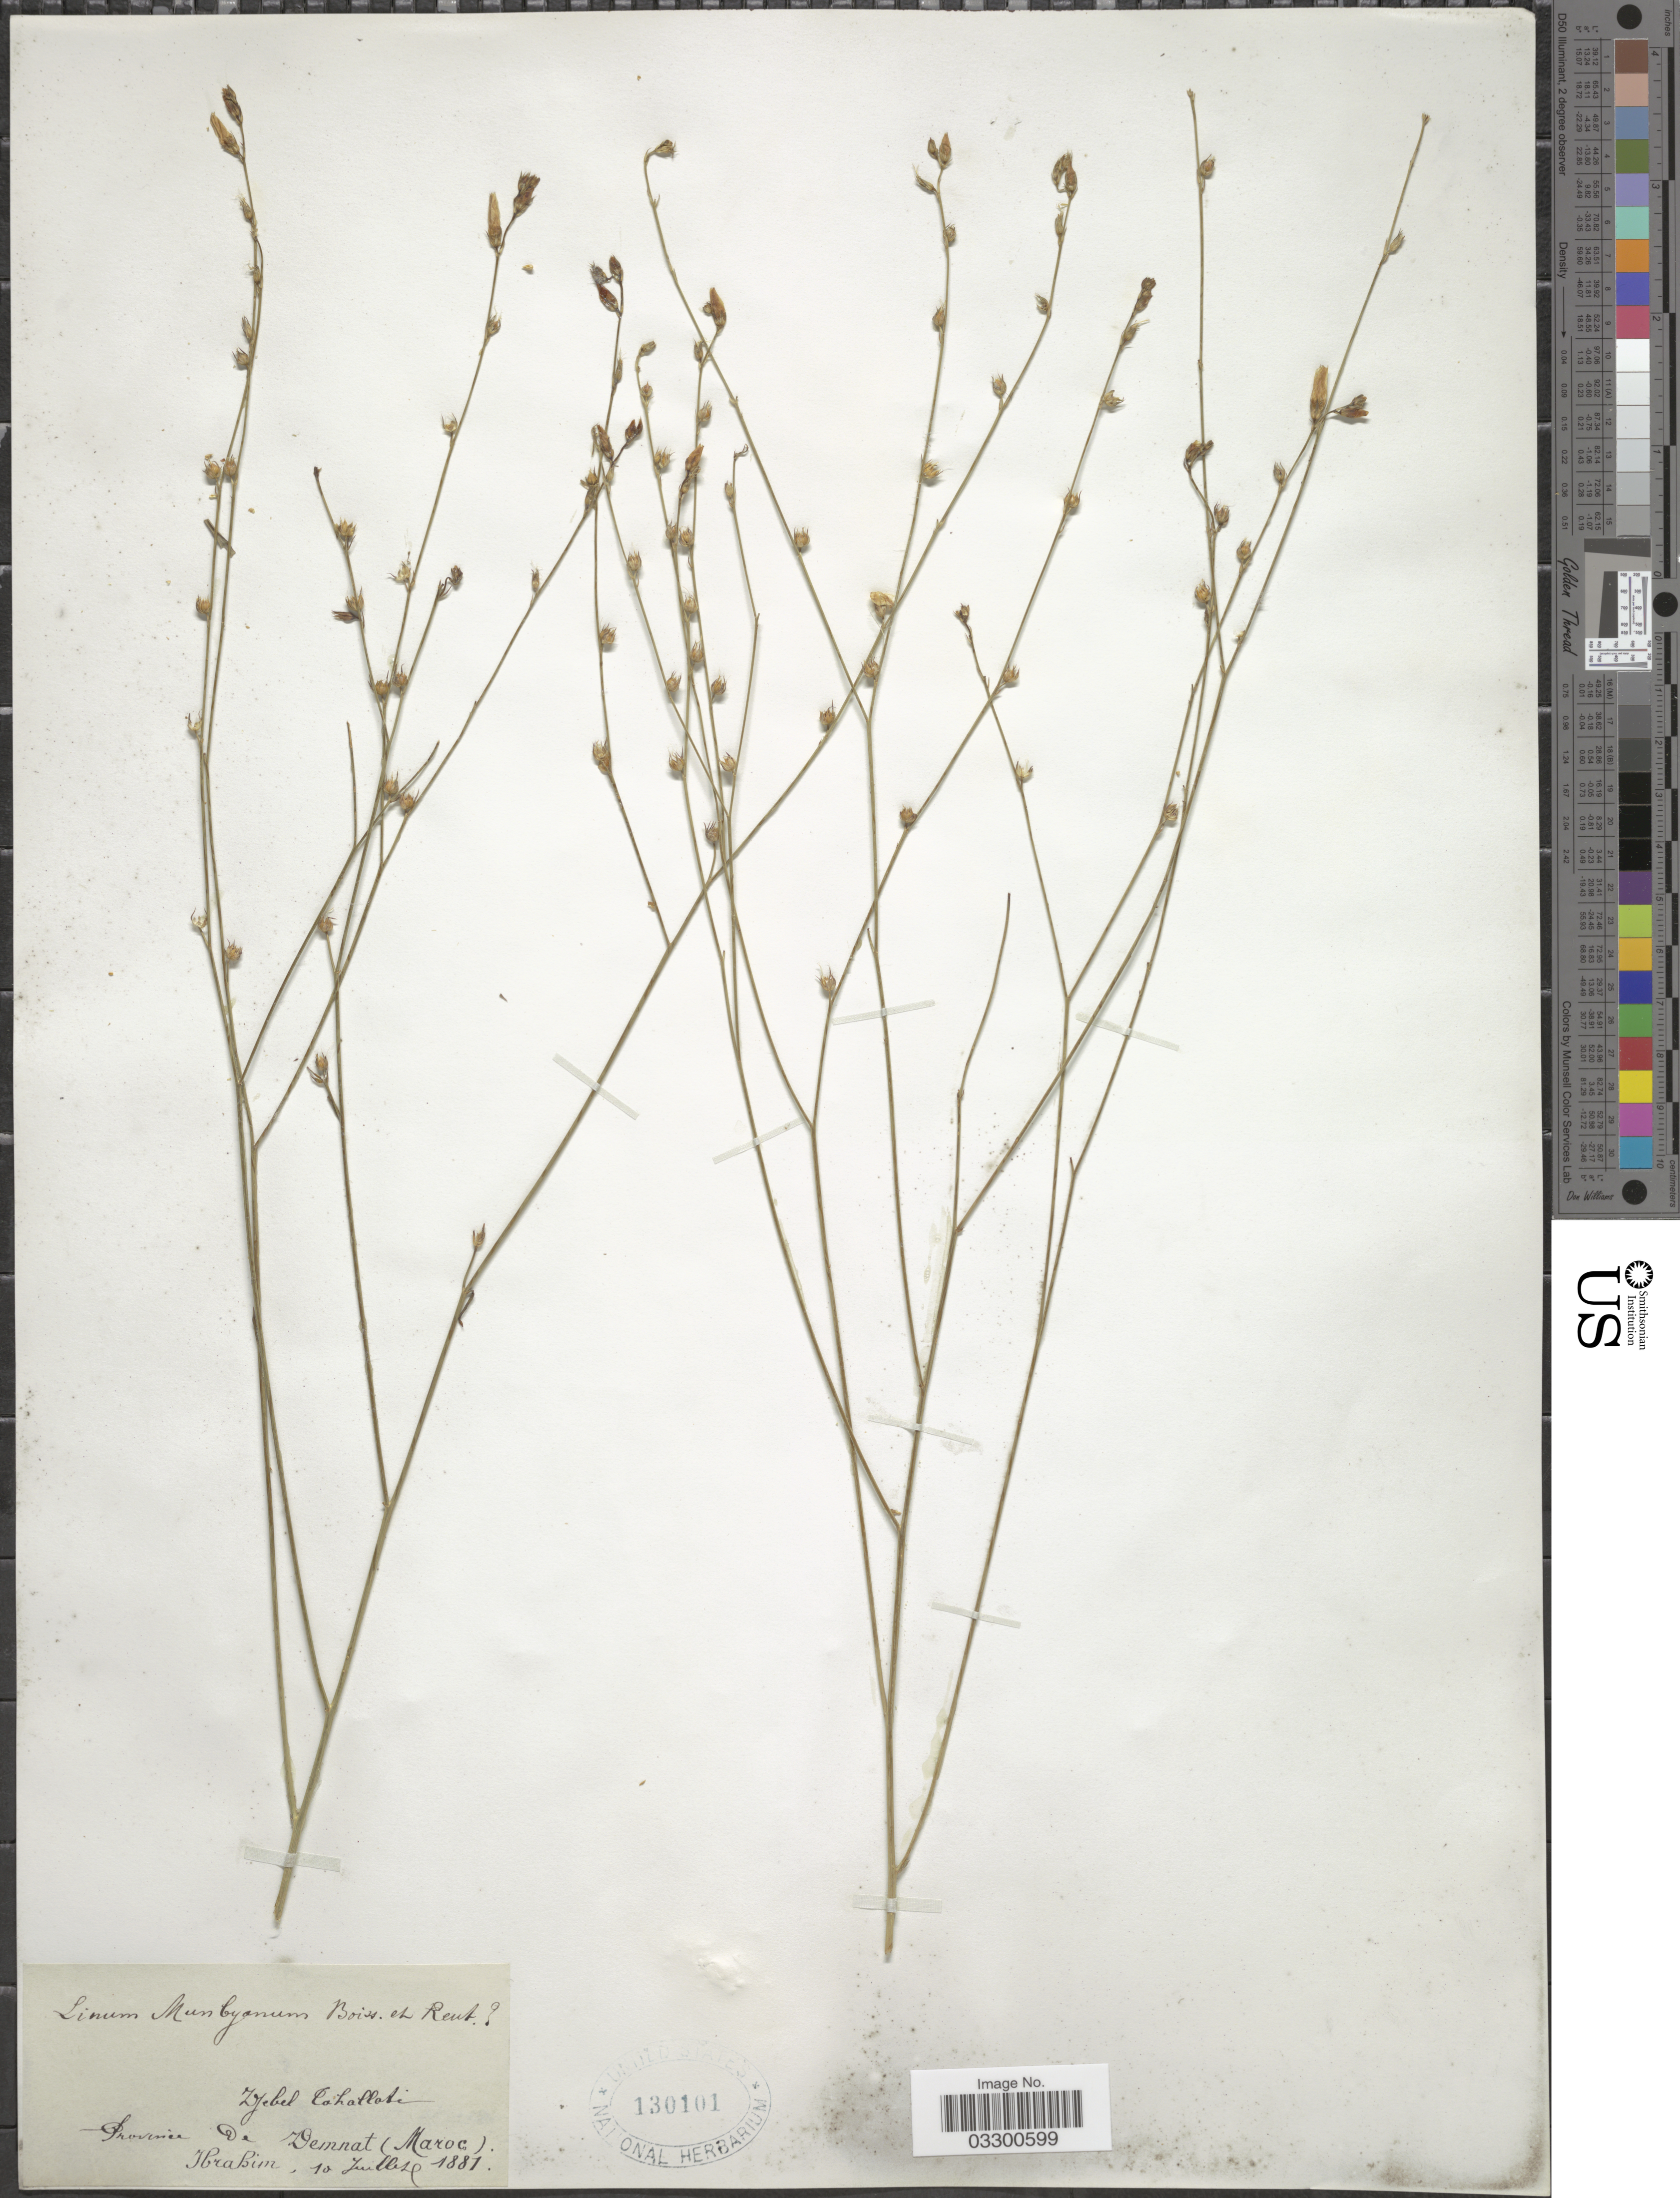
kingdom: Plantae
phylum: Tracheophyta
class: Magnoliopsida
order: Malpighiales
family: Linaceae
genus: Linum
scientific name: Linum munbyanum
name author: Boiss. & Reut.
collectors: -. Ibrahim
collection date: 1881-07-10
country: Morocco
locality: Djebel Tahallati. Province de Demnat (Maroc).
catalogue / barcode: US 130101